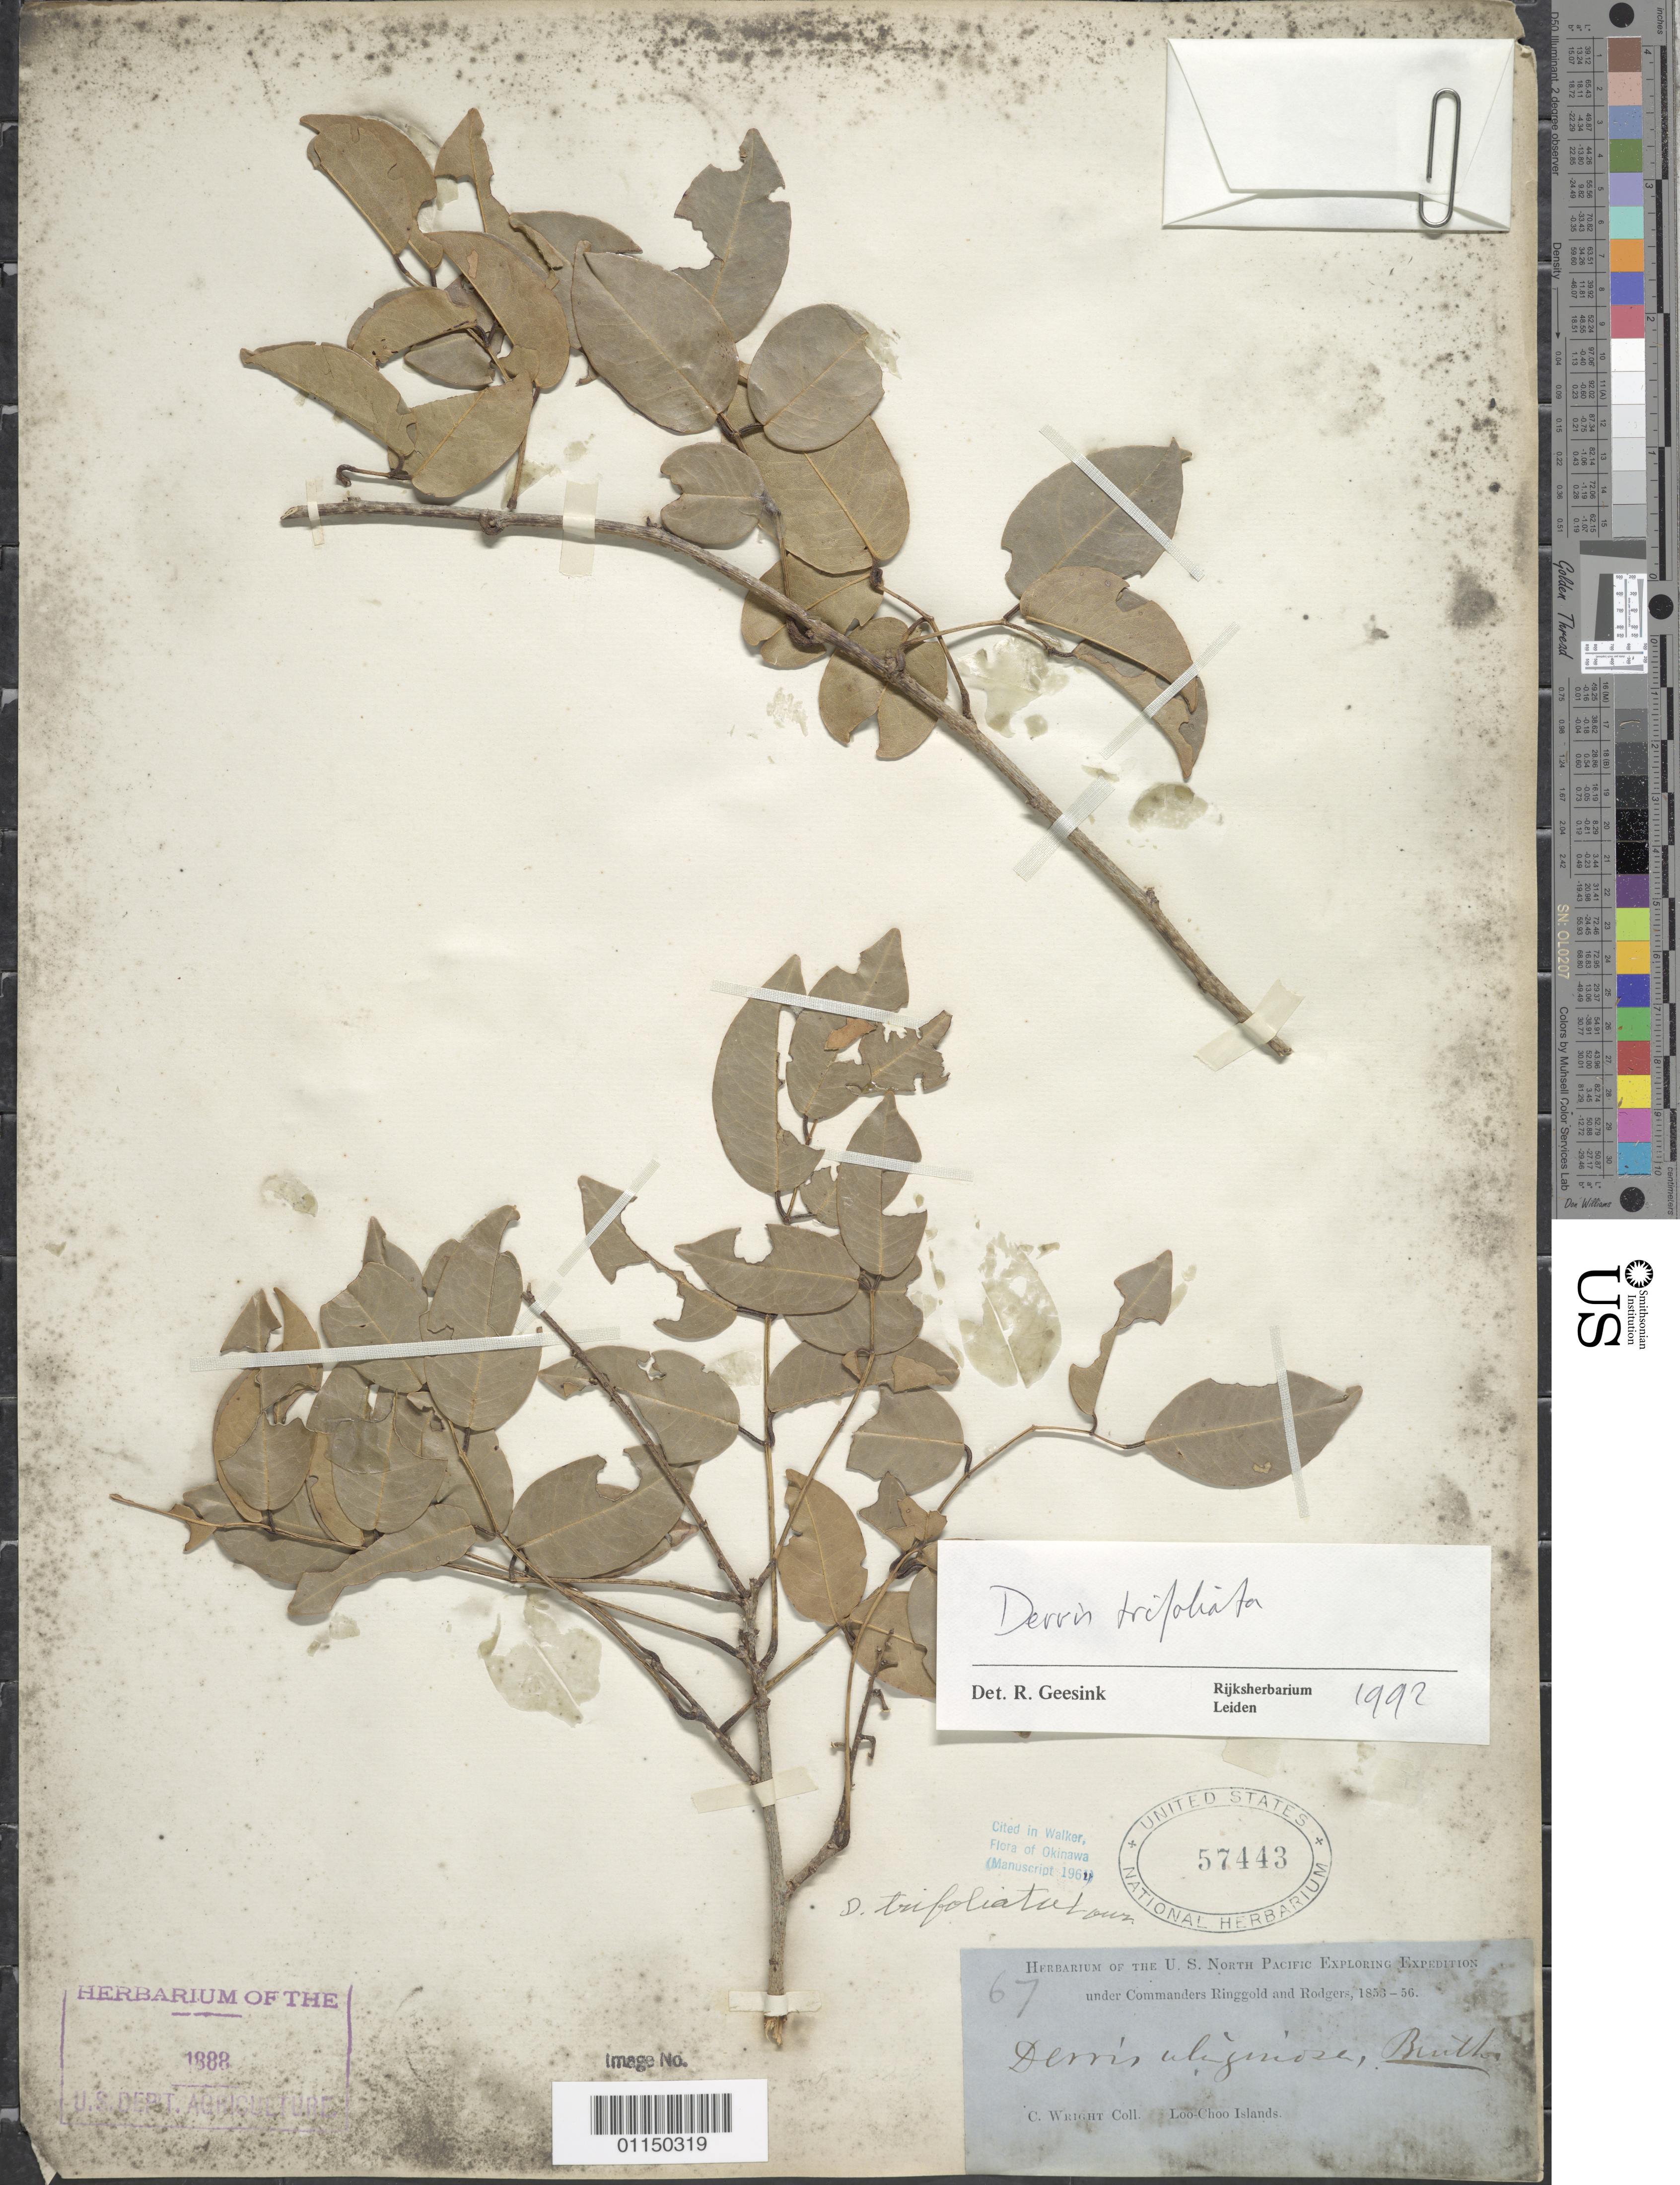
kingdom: Plantae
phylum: Tracheophyta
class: Magnoliopsida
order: Fabales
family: Fabaceae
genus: Derris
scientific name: Derris trifoliata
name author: Lour.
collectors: C. Wright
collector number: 67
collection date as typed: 1853 to -- --- 1856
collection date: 1853/1856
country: Japan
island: Ryukyu Islands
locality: Loo Choo Islands.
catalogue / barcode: US 57443